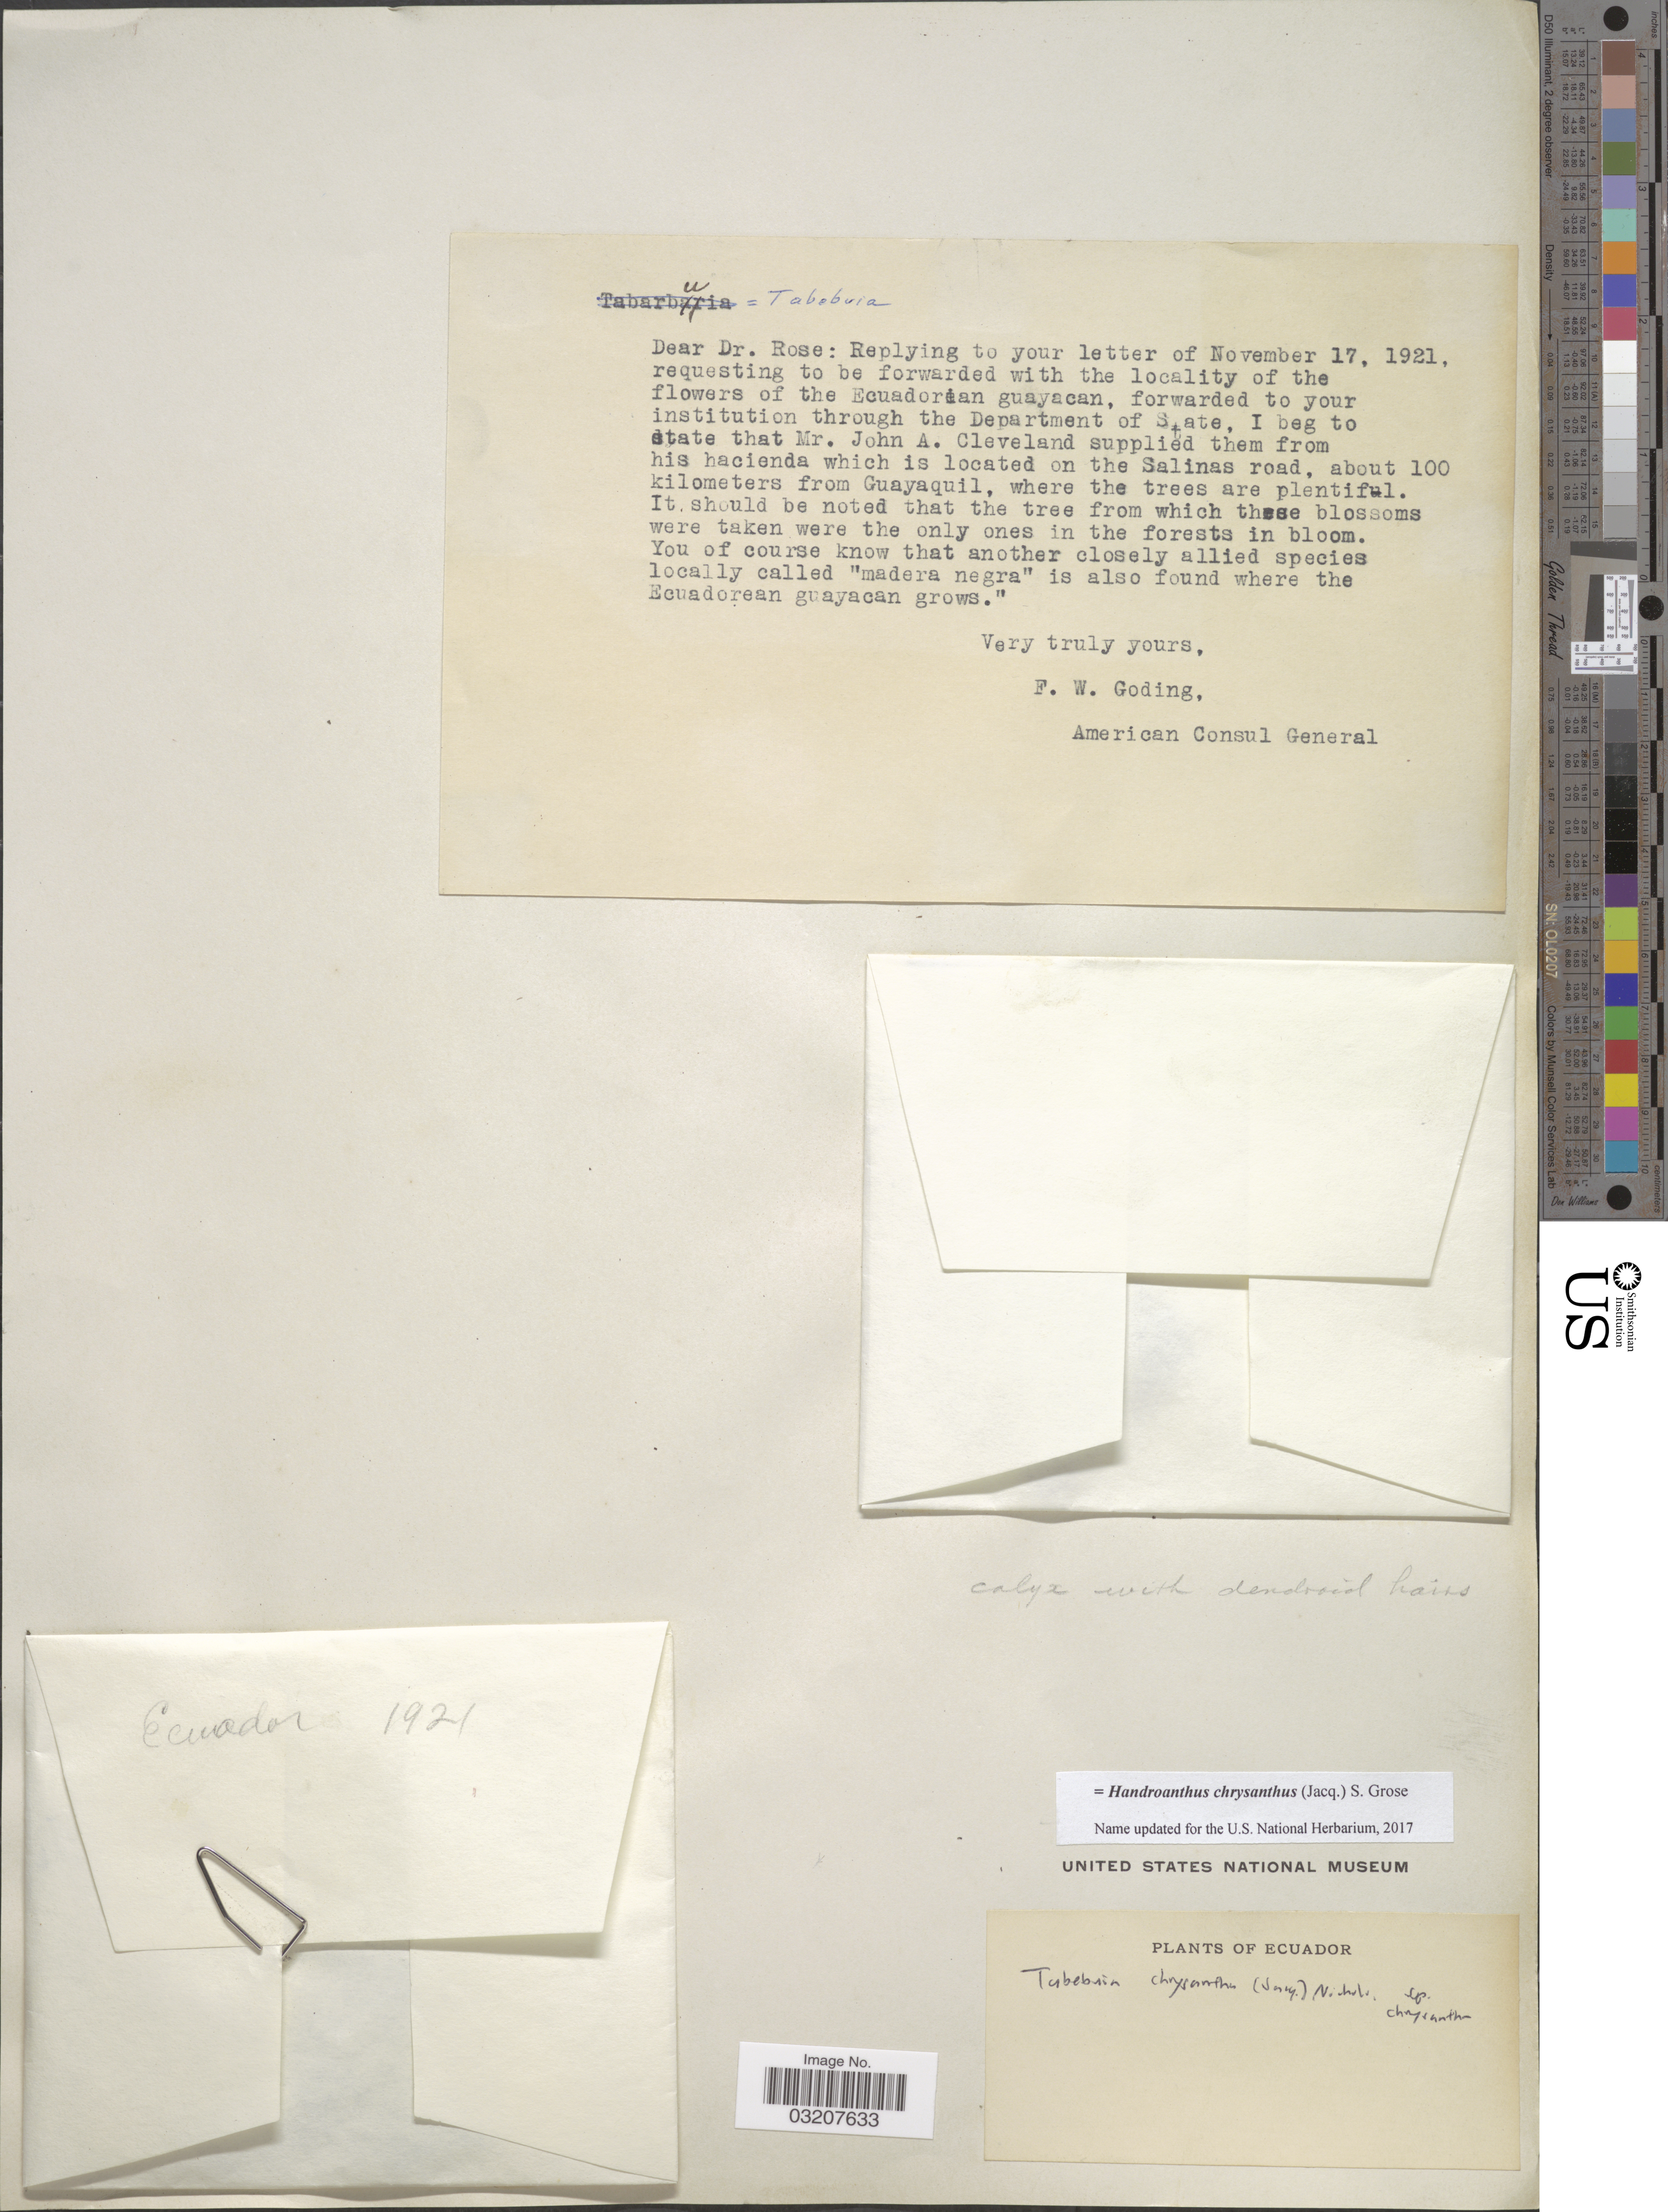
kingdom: Plantae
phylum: Tracheophyta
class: Magnoliopsida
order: Lamiales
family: Bignoniaceae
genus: Handroanthus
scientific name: Handroanthus chrysanthus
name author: (Jacq.) S.O. Grose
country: Ecuador